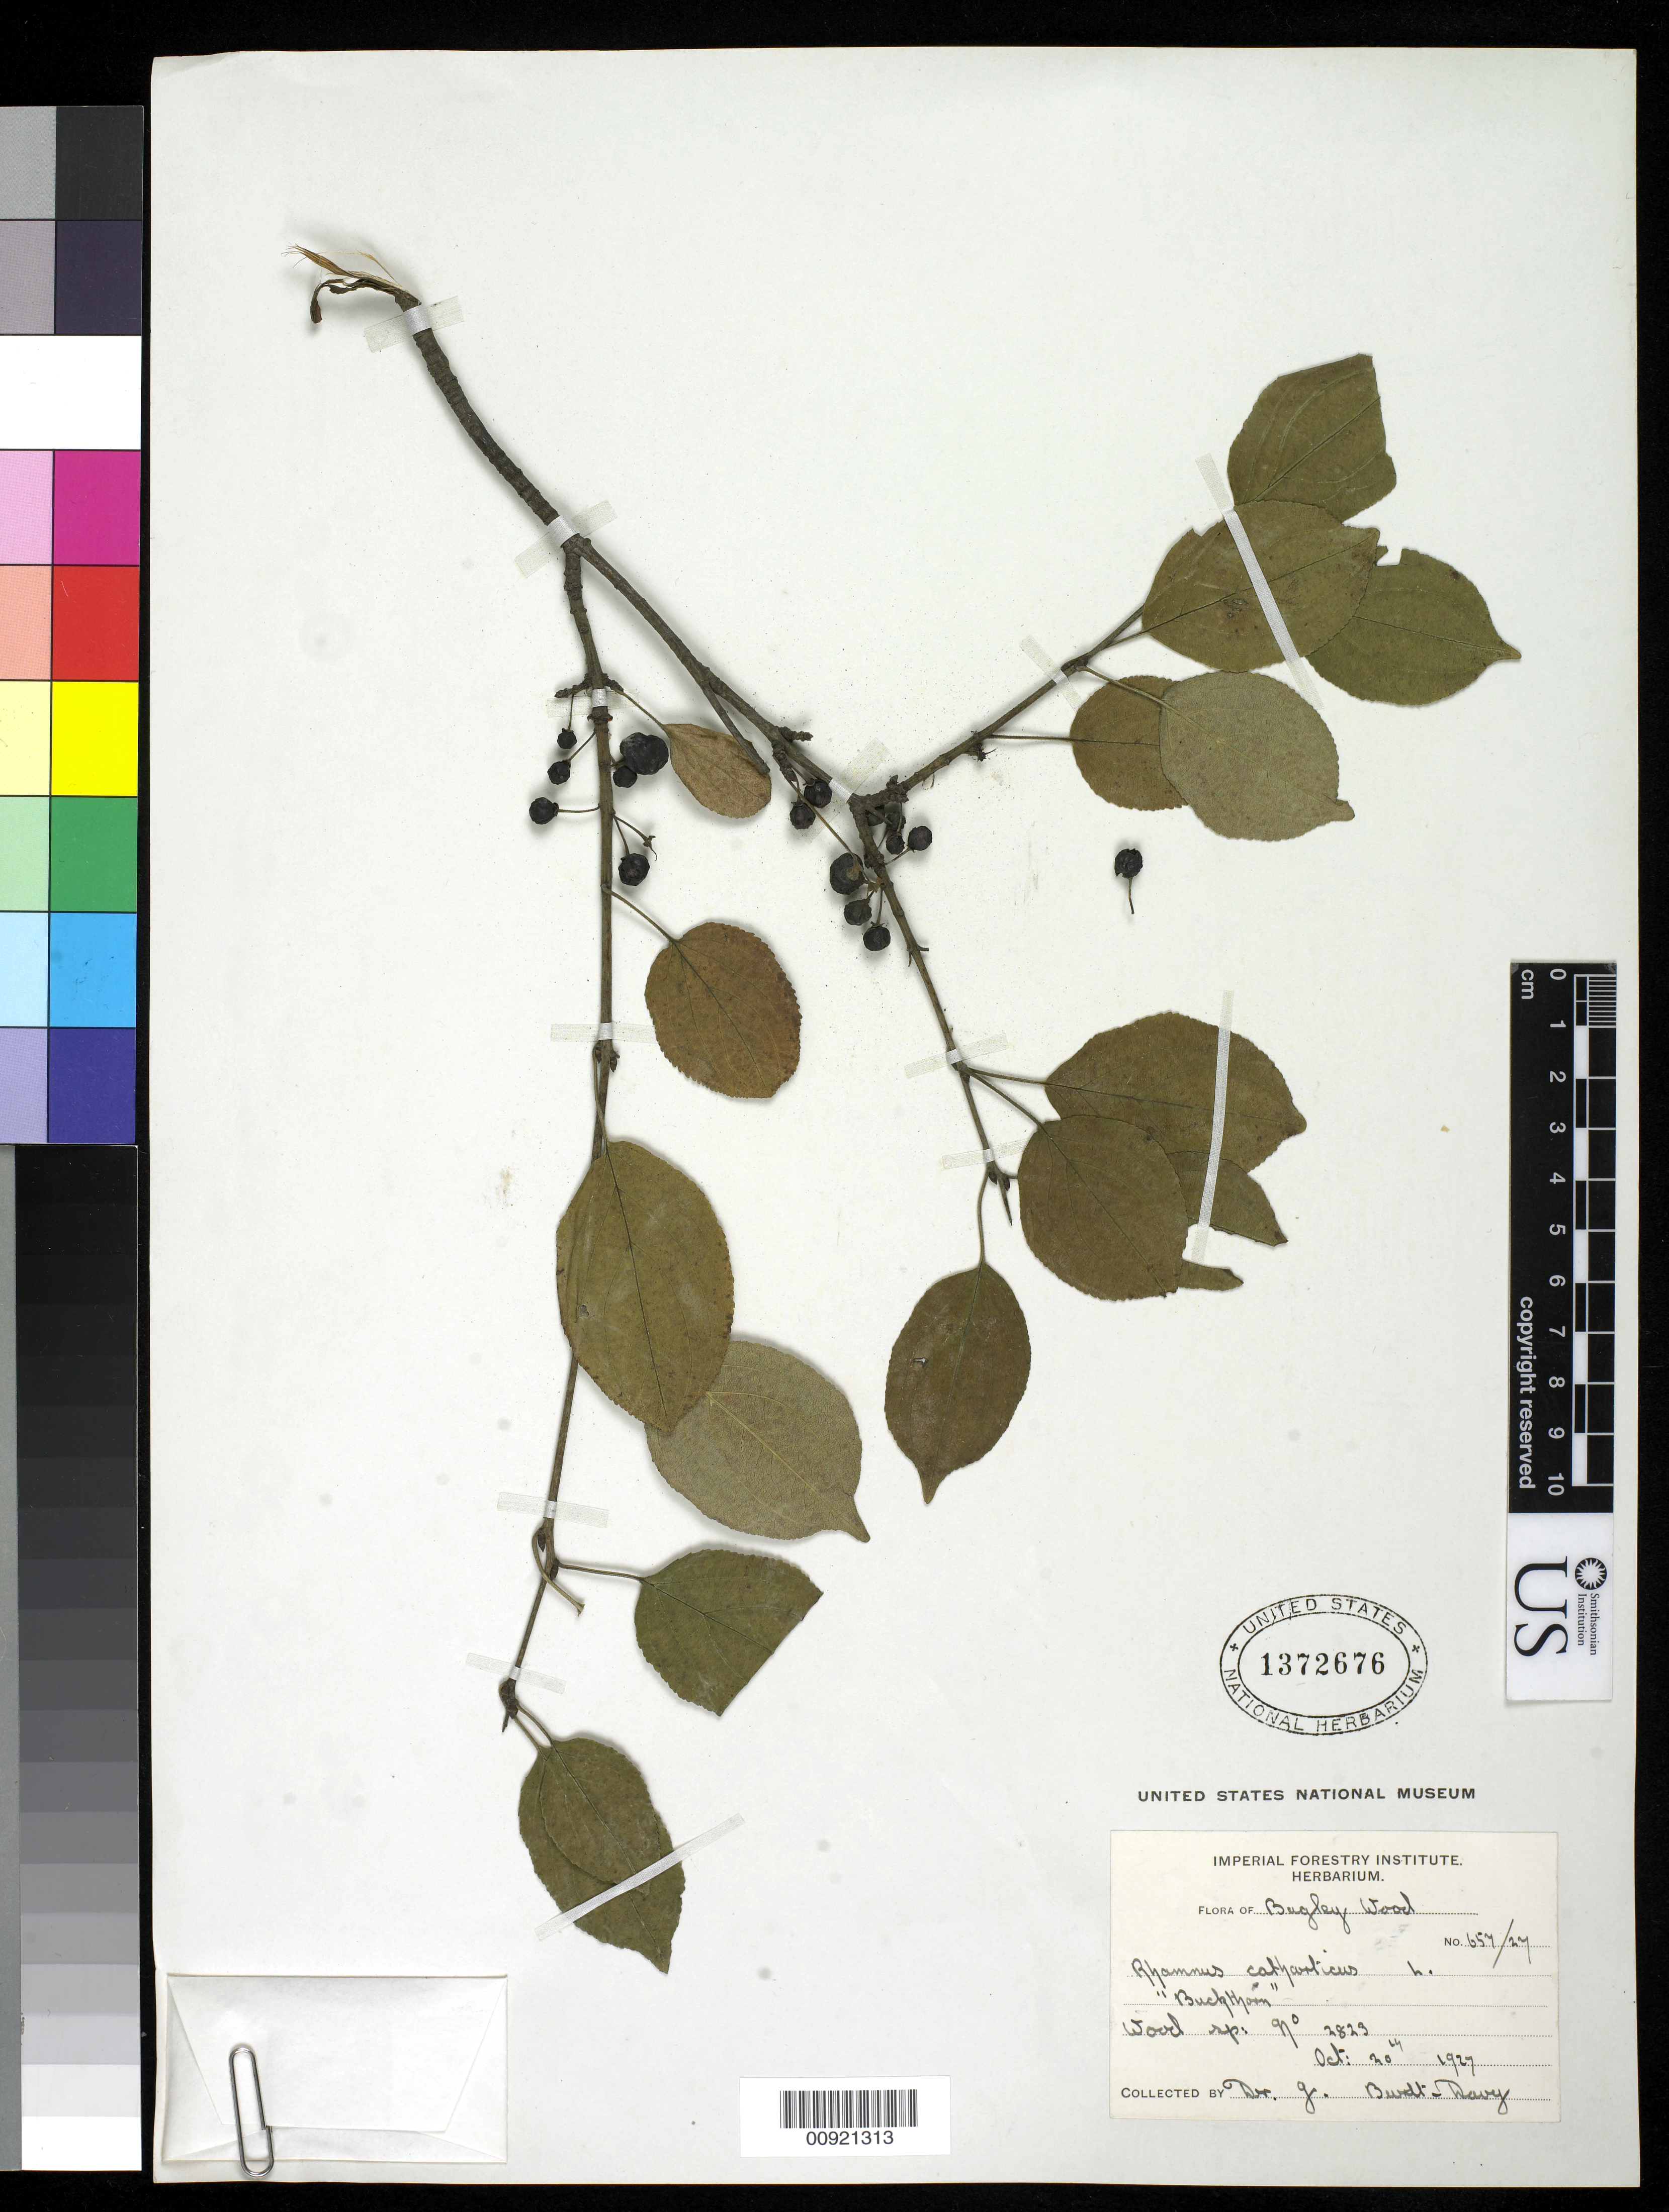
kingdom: Plantae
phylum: Tracheophyta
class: Magnoliopsida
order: Rosales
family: Rhamnaceae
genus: Rhamnus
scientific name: Rhamnus cathartica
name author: L.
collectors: J. Burtt Davy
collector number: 657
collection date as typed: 30 Oct 1927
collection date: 1927-10-30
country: United Kingdom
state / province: England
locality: Bugley [Bagley?] Wood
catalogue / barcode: US 1372676